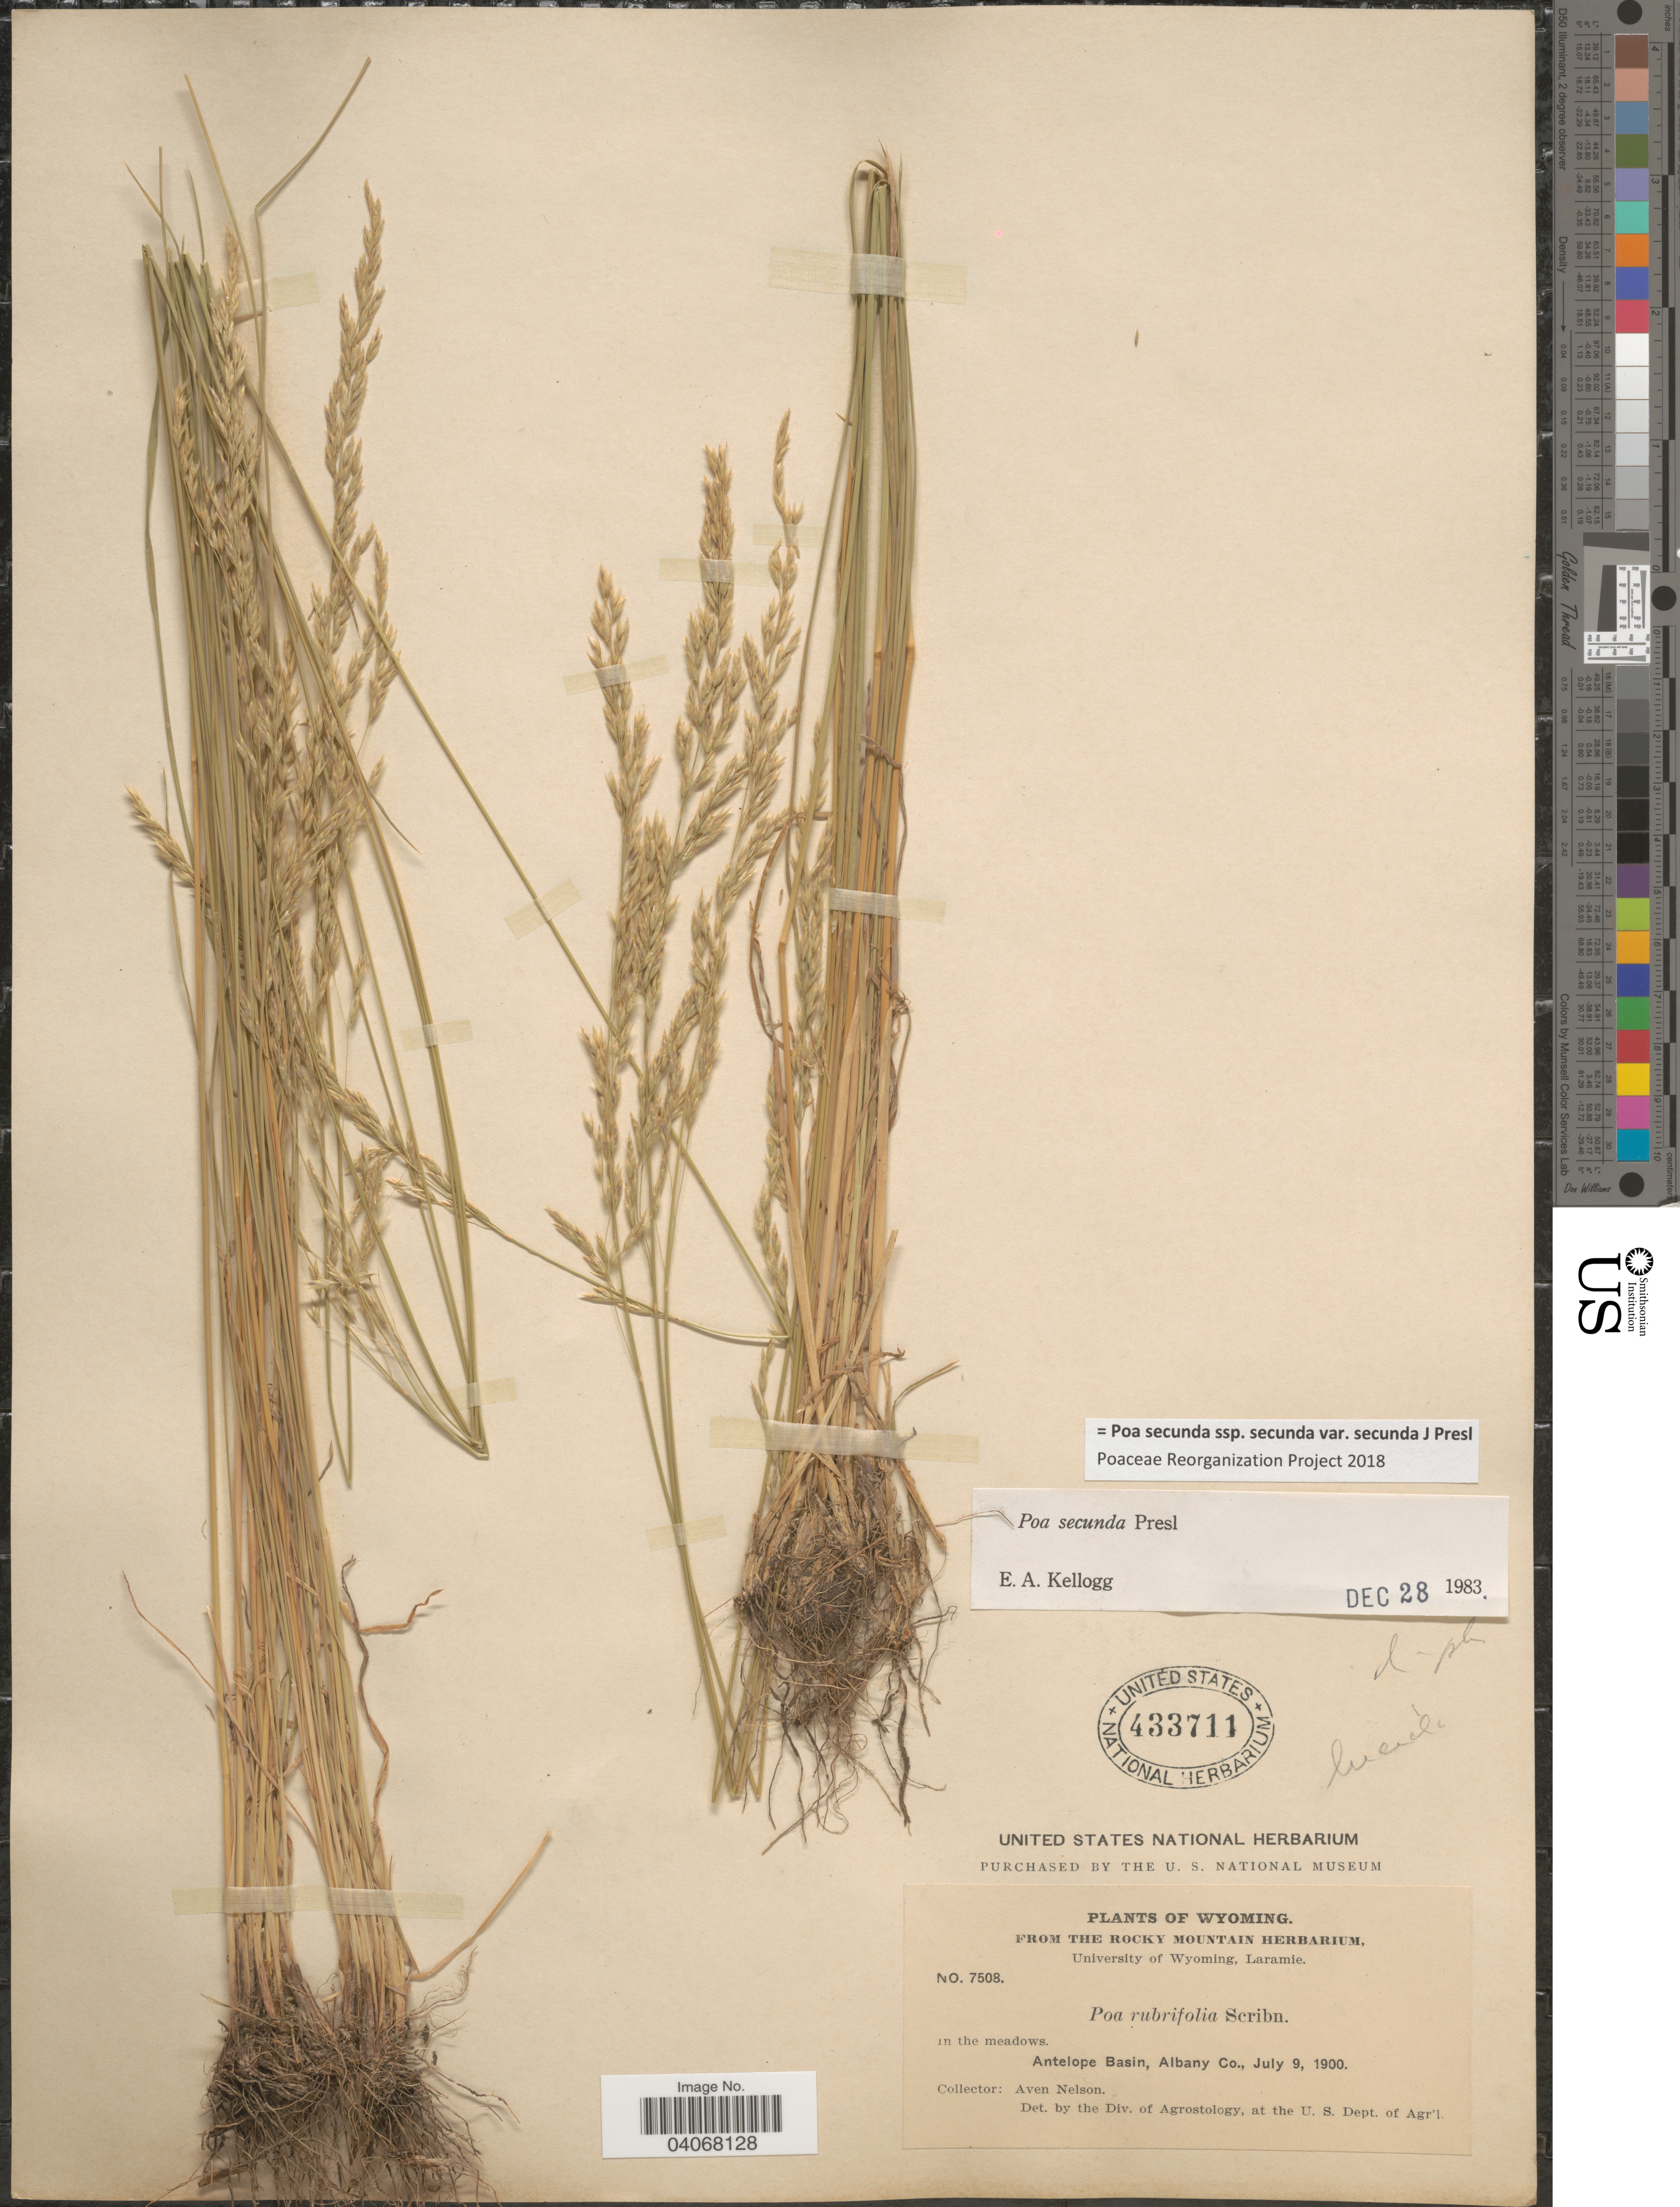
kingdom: Plantae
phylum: Tracheophyta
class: Liliopsida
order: Poales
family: Poaceae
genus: Poa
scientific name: Poa secunda subsp. secunda var. secunda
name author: J. Presl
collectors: A. Nelson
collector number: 7508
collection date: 1900-07-09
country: United States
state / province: Wyoming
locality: Antelope Basin, Albany Co.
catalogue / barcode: US 433711